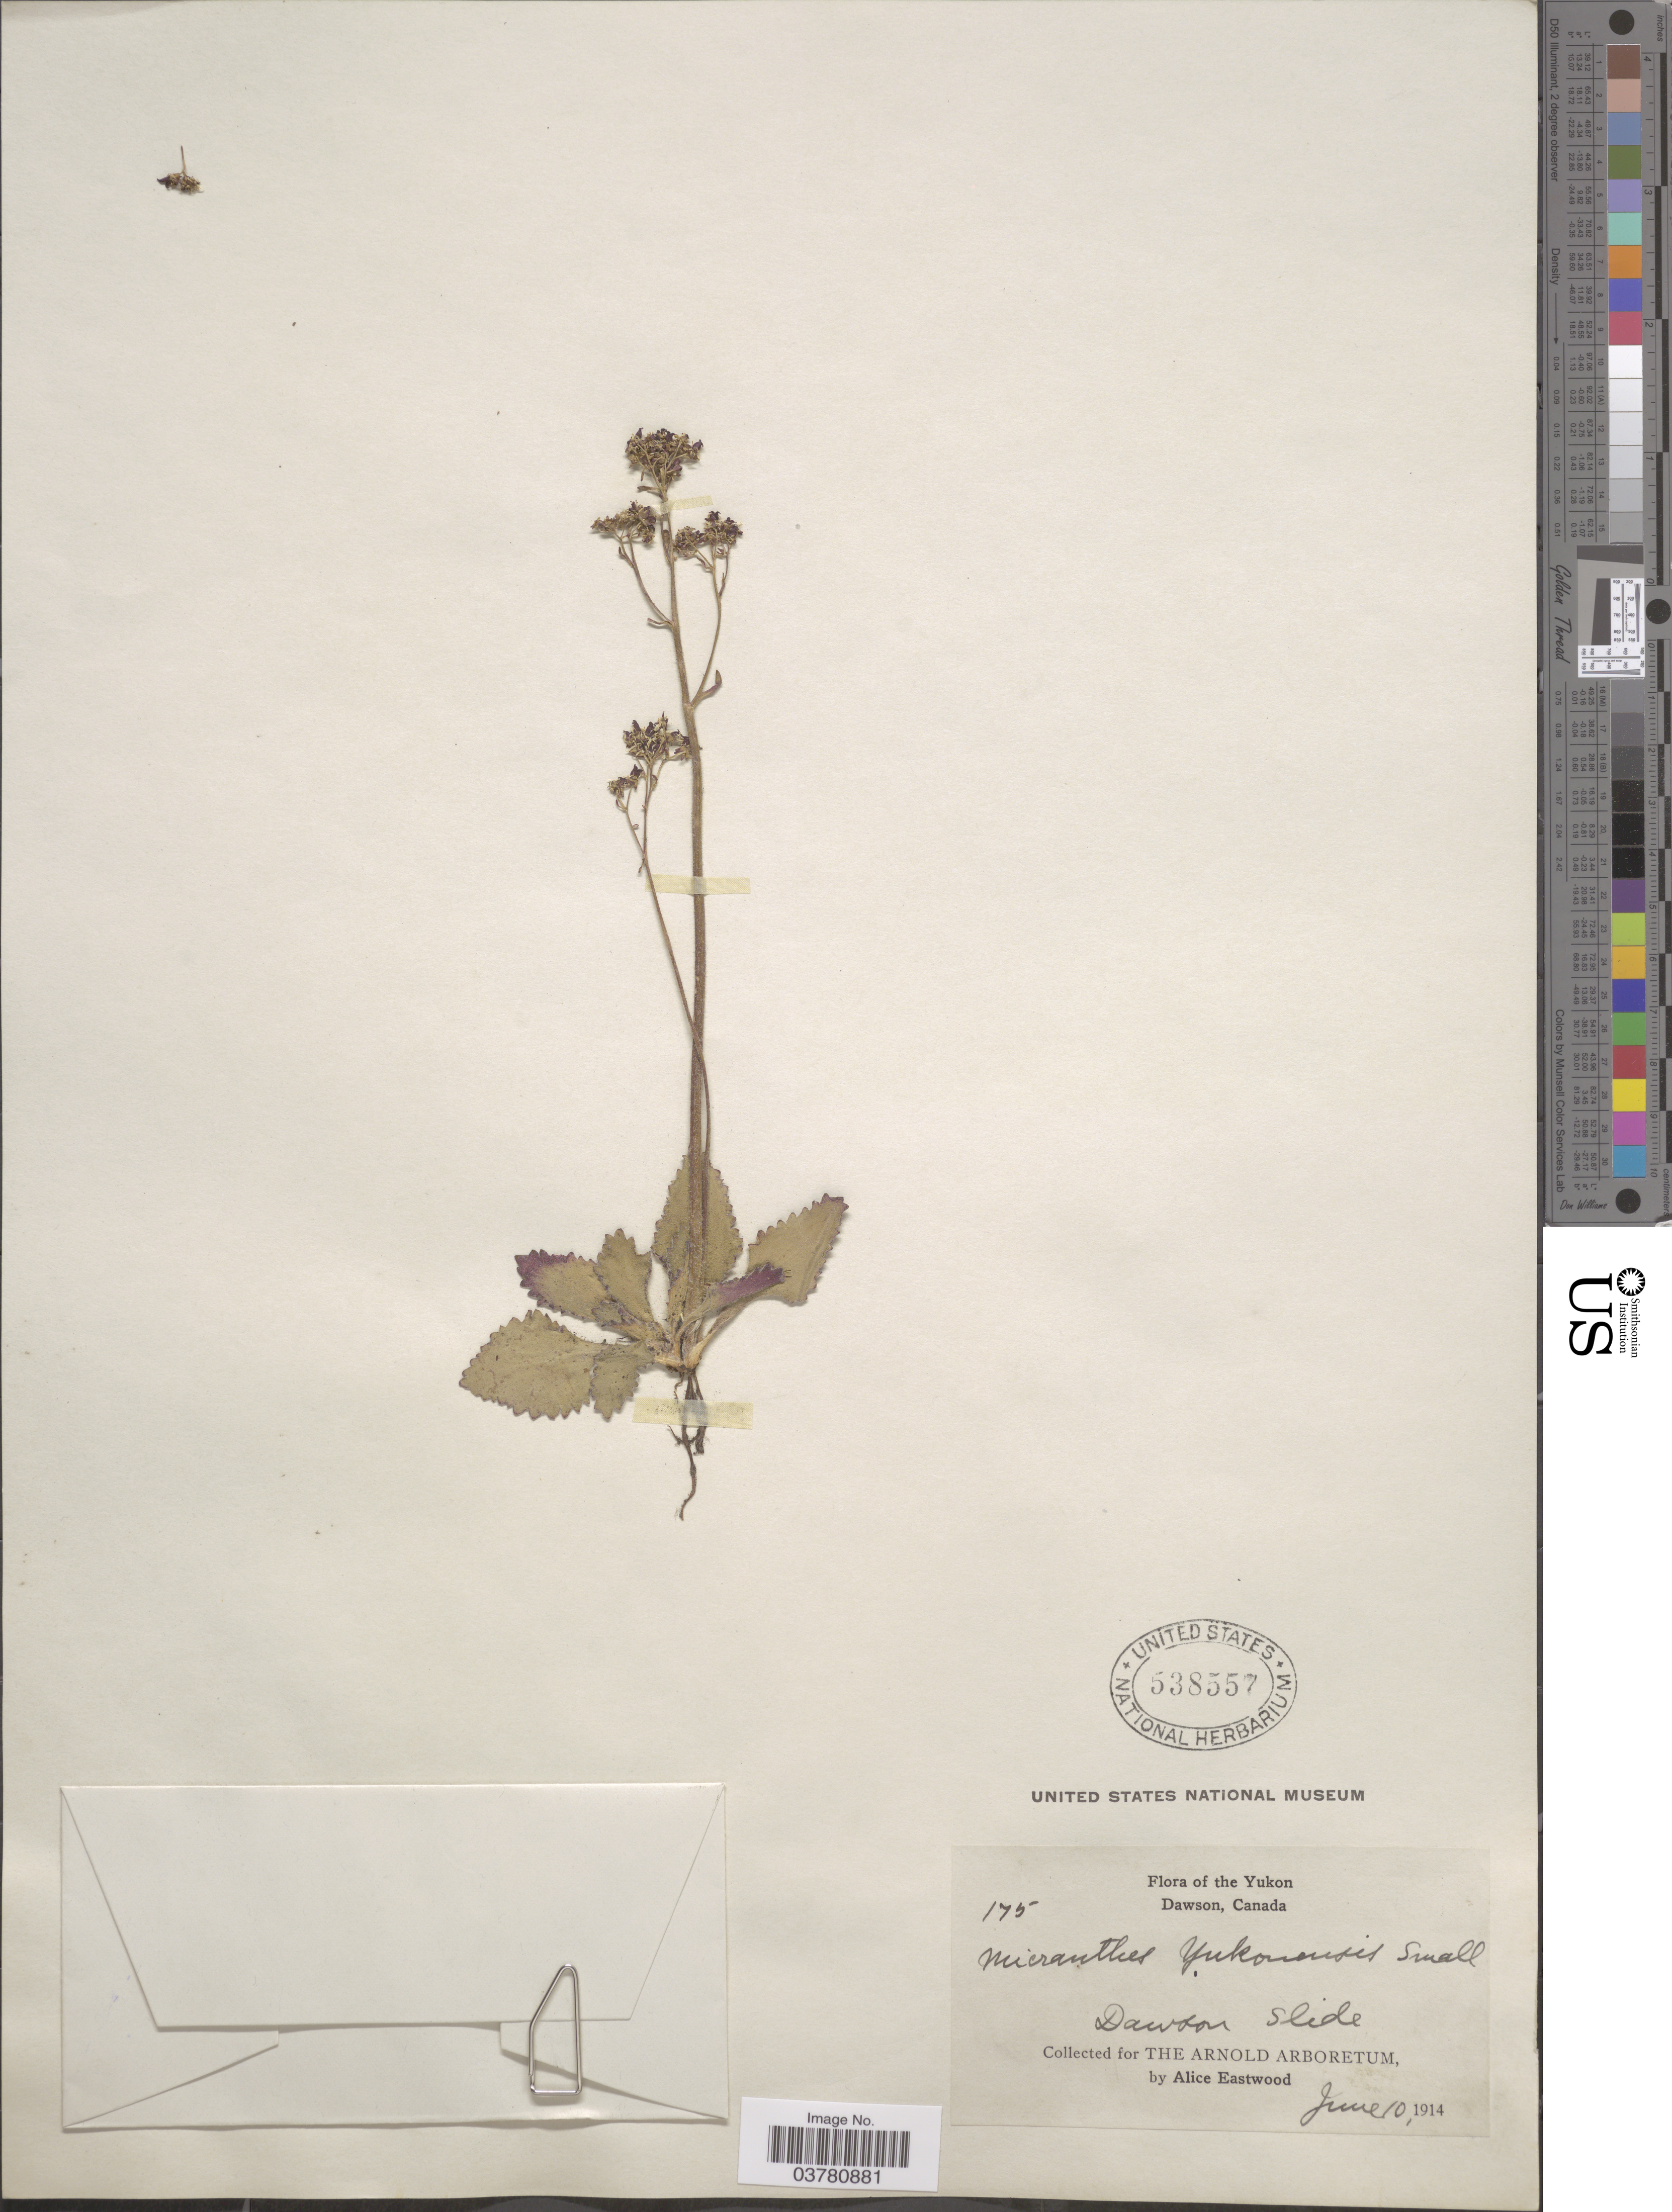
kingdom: Plantae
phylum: Tracheophyta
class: Magnoliopsida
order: Saxifragales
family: Saxifragaceae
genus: Micranthes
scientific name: Micranthes reflexa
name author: (Hook.) Small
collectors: A. Eastwood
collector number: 175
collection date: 1914-06-10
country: Canada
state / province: Yukon Territory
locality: Yukon. Dawson. Dawson Slide.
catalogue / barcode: US 538557